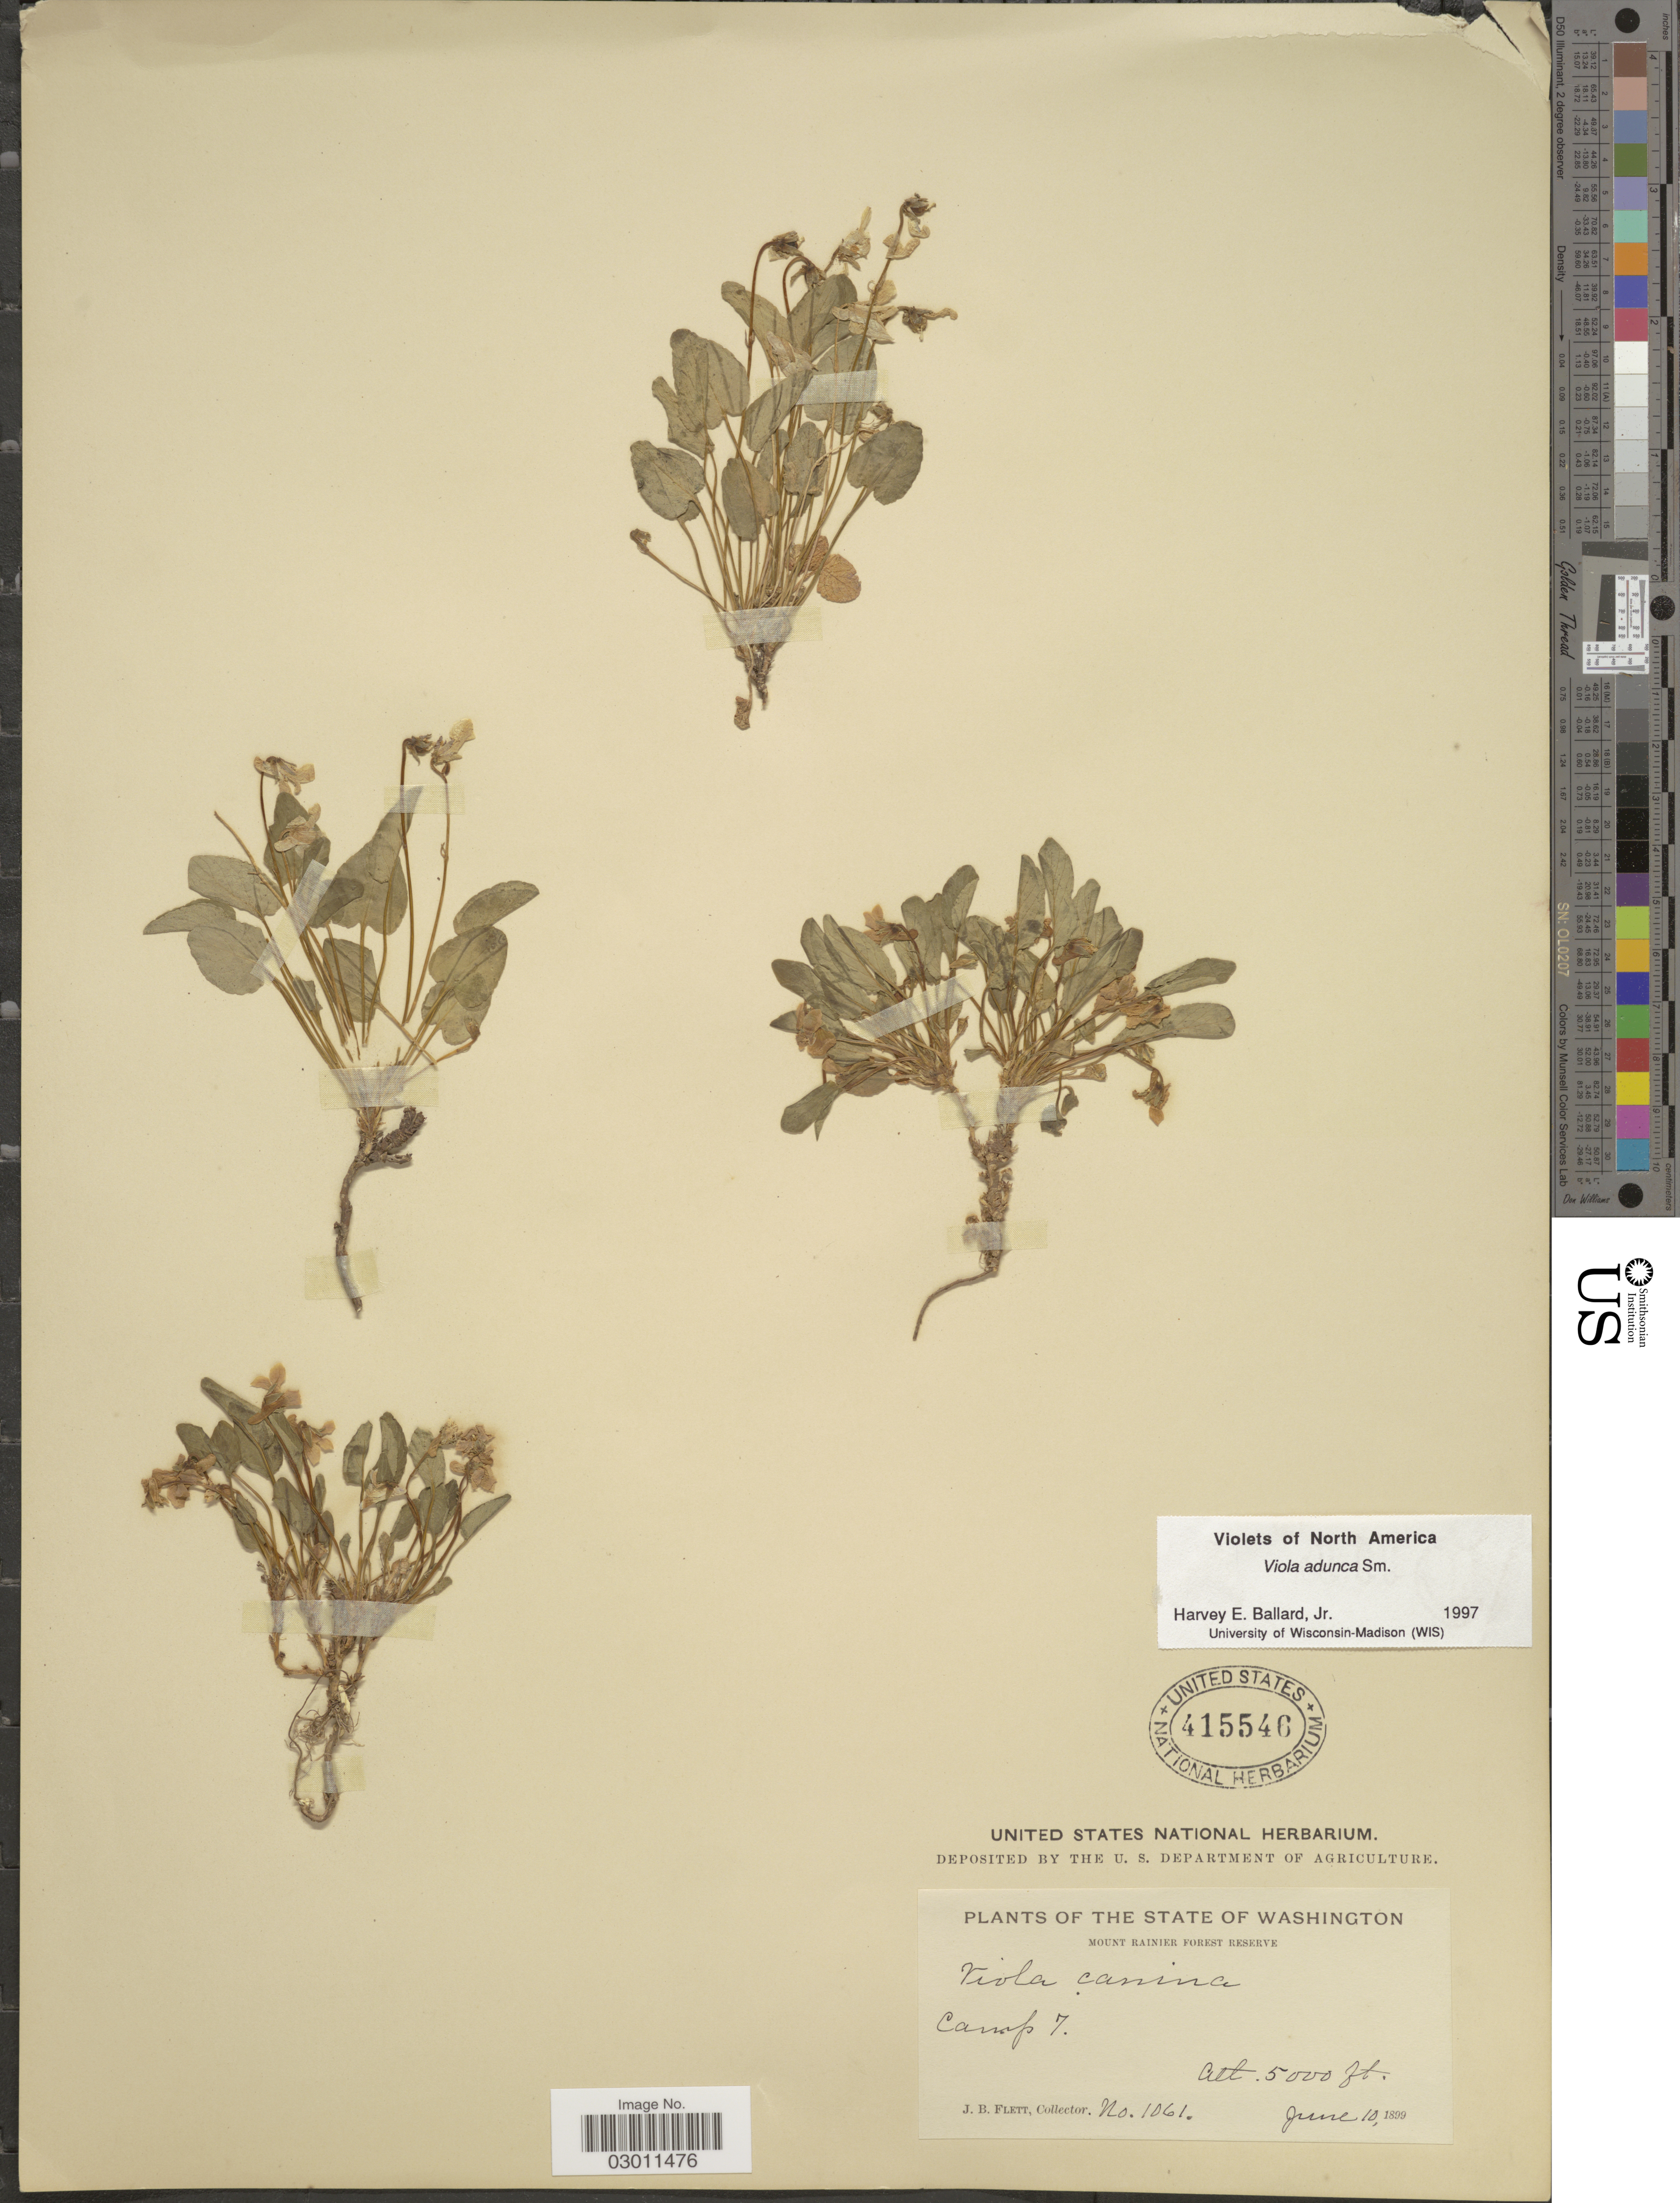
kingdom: Plantae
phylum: Tracheophyta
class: Magnoliopsida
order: Malpighiales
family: Violaceae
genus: Viola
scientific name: Viola adunca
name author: Sm.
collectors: J. Flett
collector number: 1061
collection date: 1899-06-10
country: United States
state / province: Washington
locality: The State of Washington, Camp 7, Mount Rainier Forest Reserve.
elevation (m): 1524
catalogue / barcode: US 415546